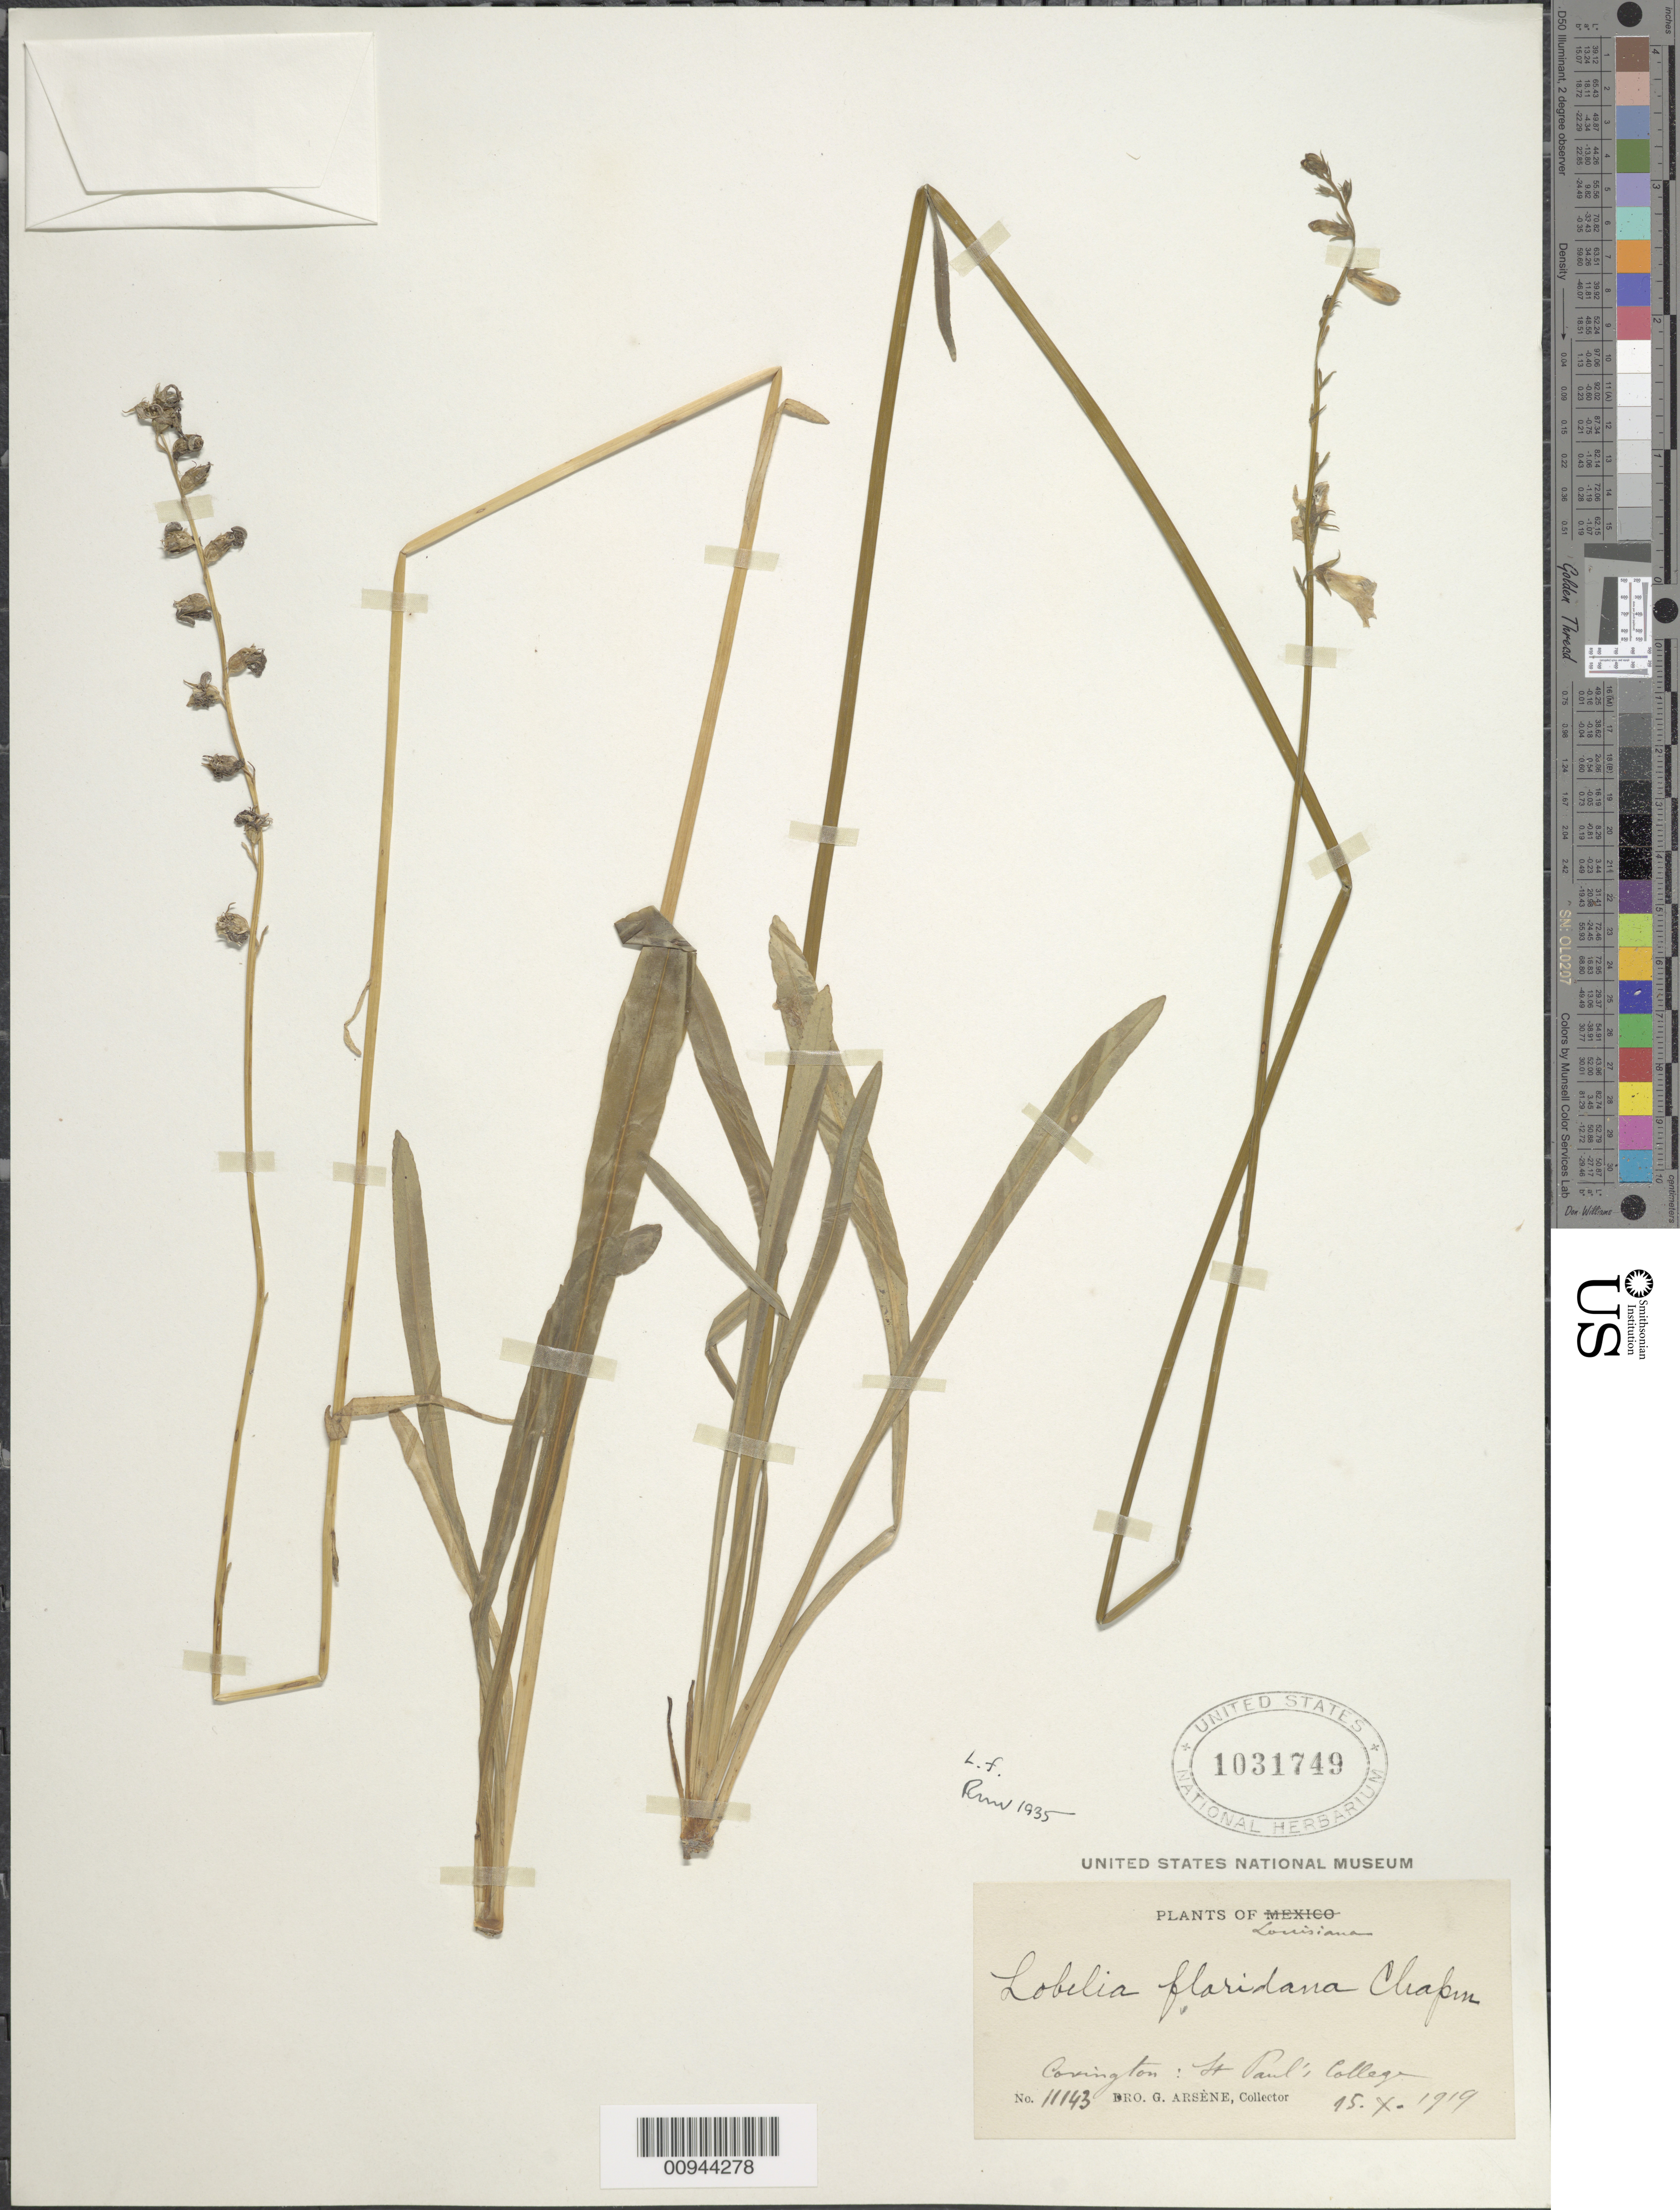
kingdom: Plantae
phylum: Tracheophyta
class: Magnoliopsida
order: Asterales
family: Campanulaceae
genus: Lobelia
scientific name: Lobelia floridana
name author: Chapm.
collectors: Bro. G. Arsène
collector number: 11143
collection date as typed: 15 Oct 1919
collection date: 1919-10-15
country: United States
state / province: Louisiana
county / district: Saint Tammany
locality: Vicinity of Covington; St. Paul's College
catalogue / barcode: US 1031749